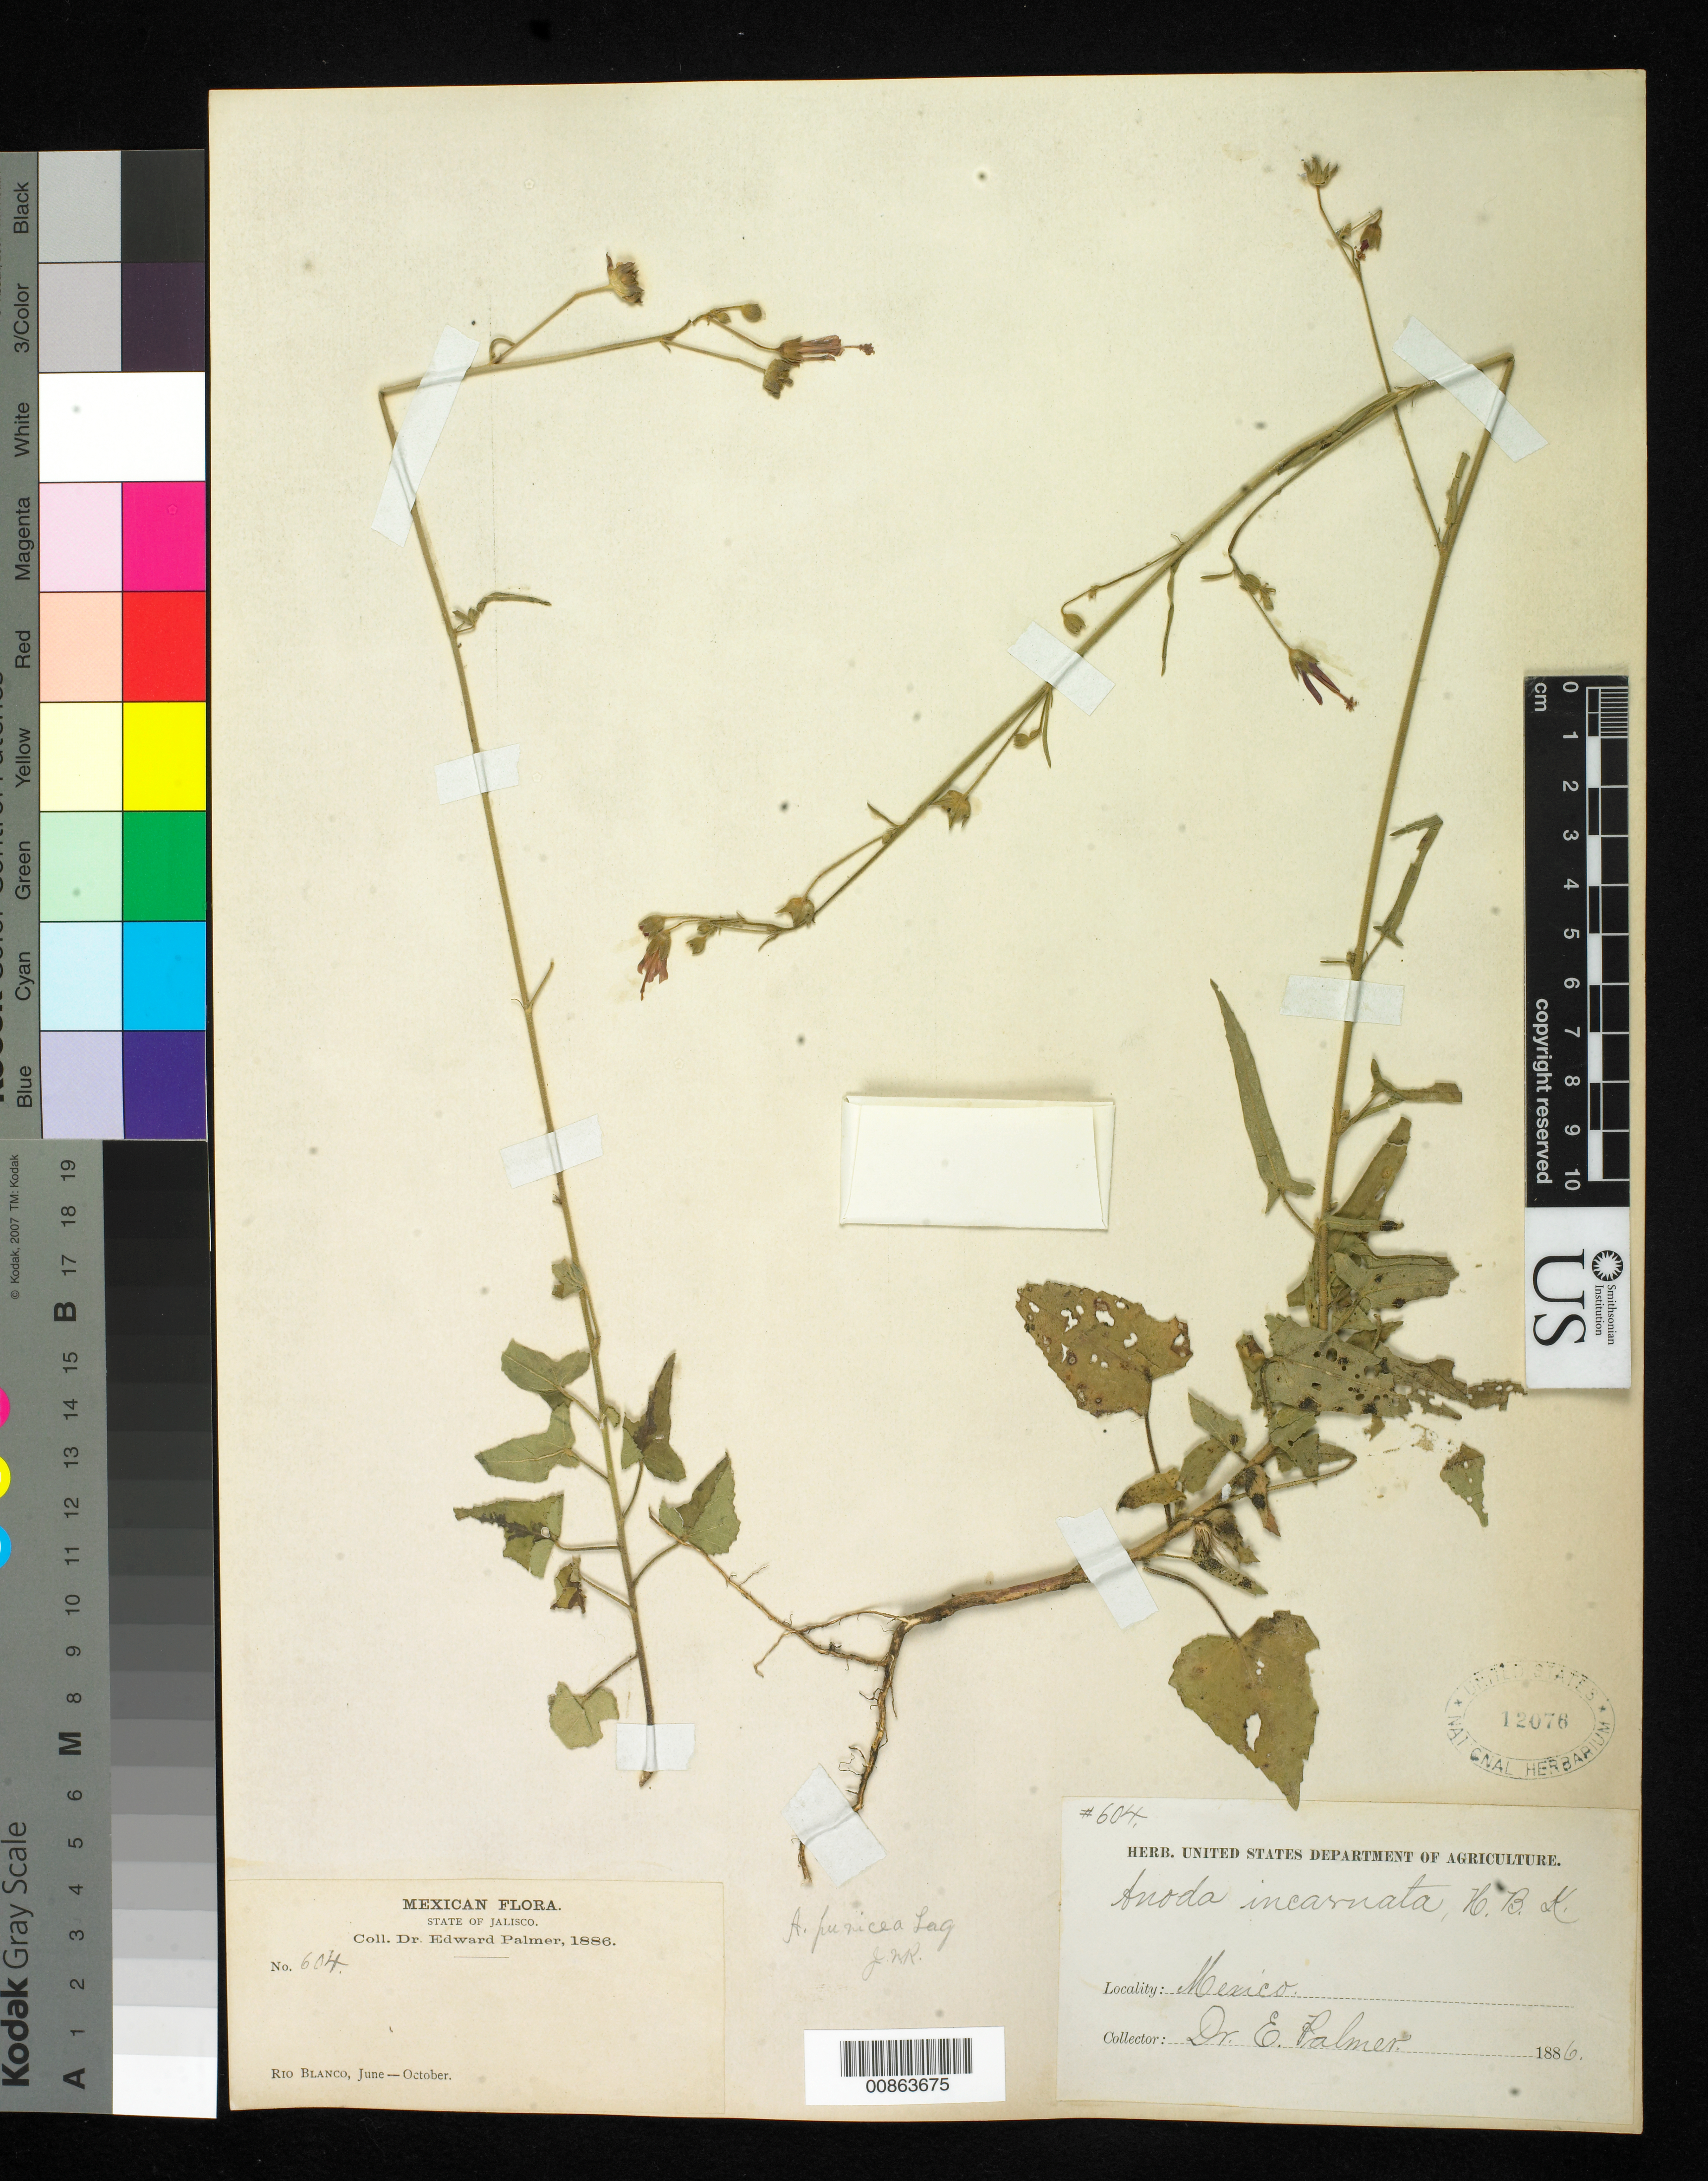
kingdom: Plantae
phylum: Tracheophyta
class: Magnoliopsida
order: Malvales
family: Malvaceae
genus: Anoda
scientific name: Anoda punicea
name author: Lag.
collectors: E. Palmer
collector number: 604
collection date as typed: Jun 1886 to -- Oct 1886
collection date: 1886-06/1886-10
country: Mexico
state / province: Jalisco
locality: Río Blanco, Jalisco.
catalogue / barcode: US 12076